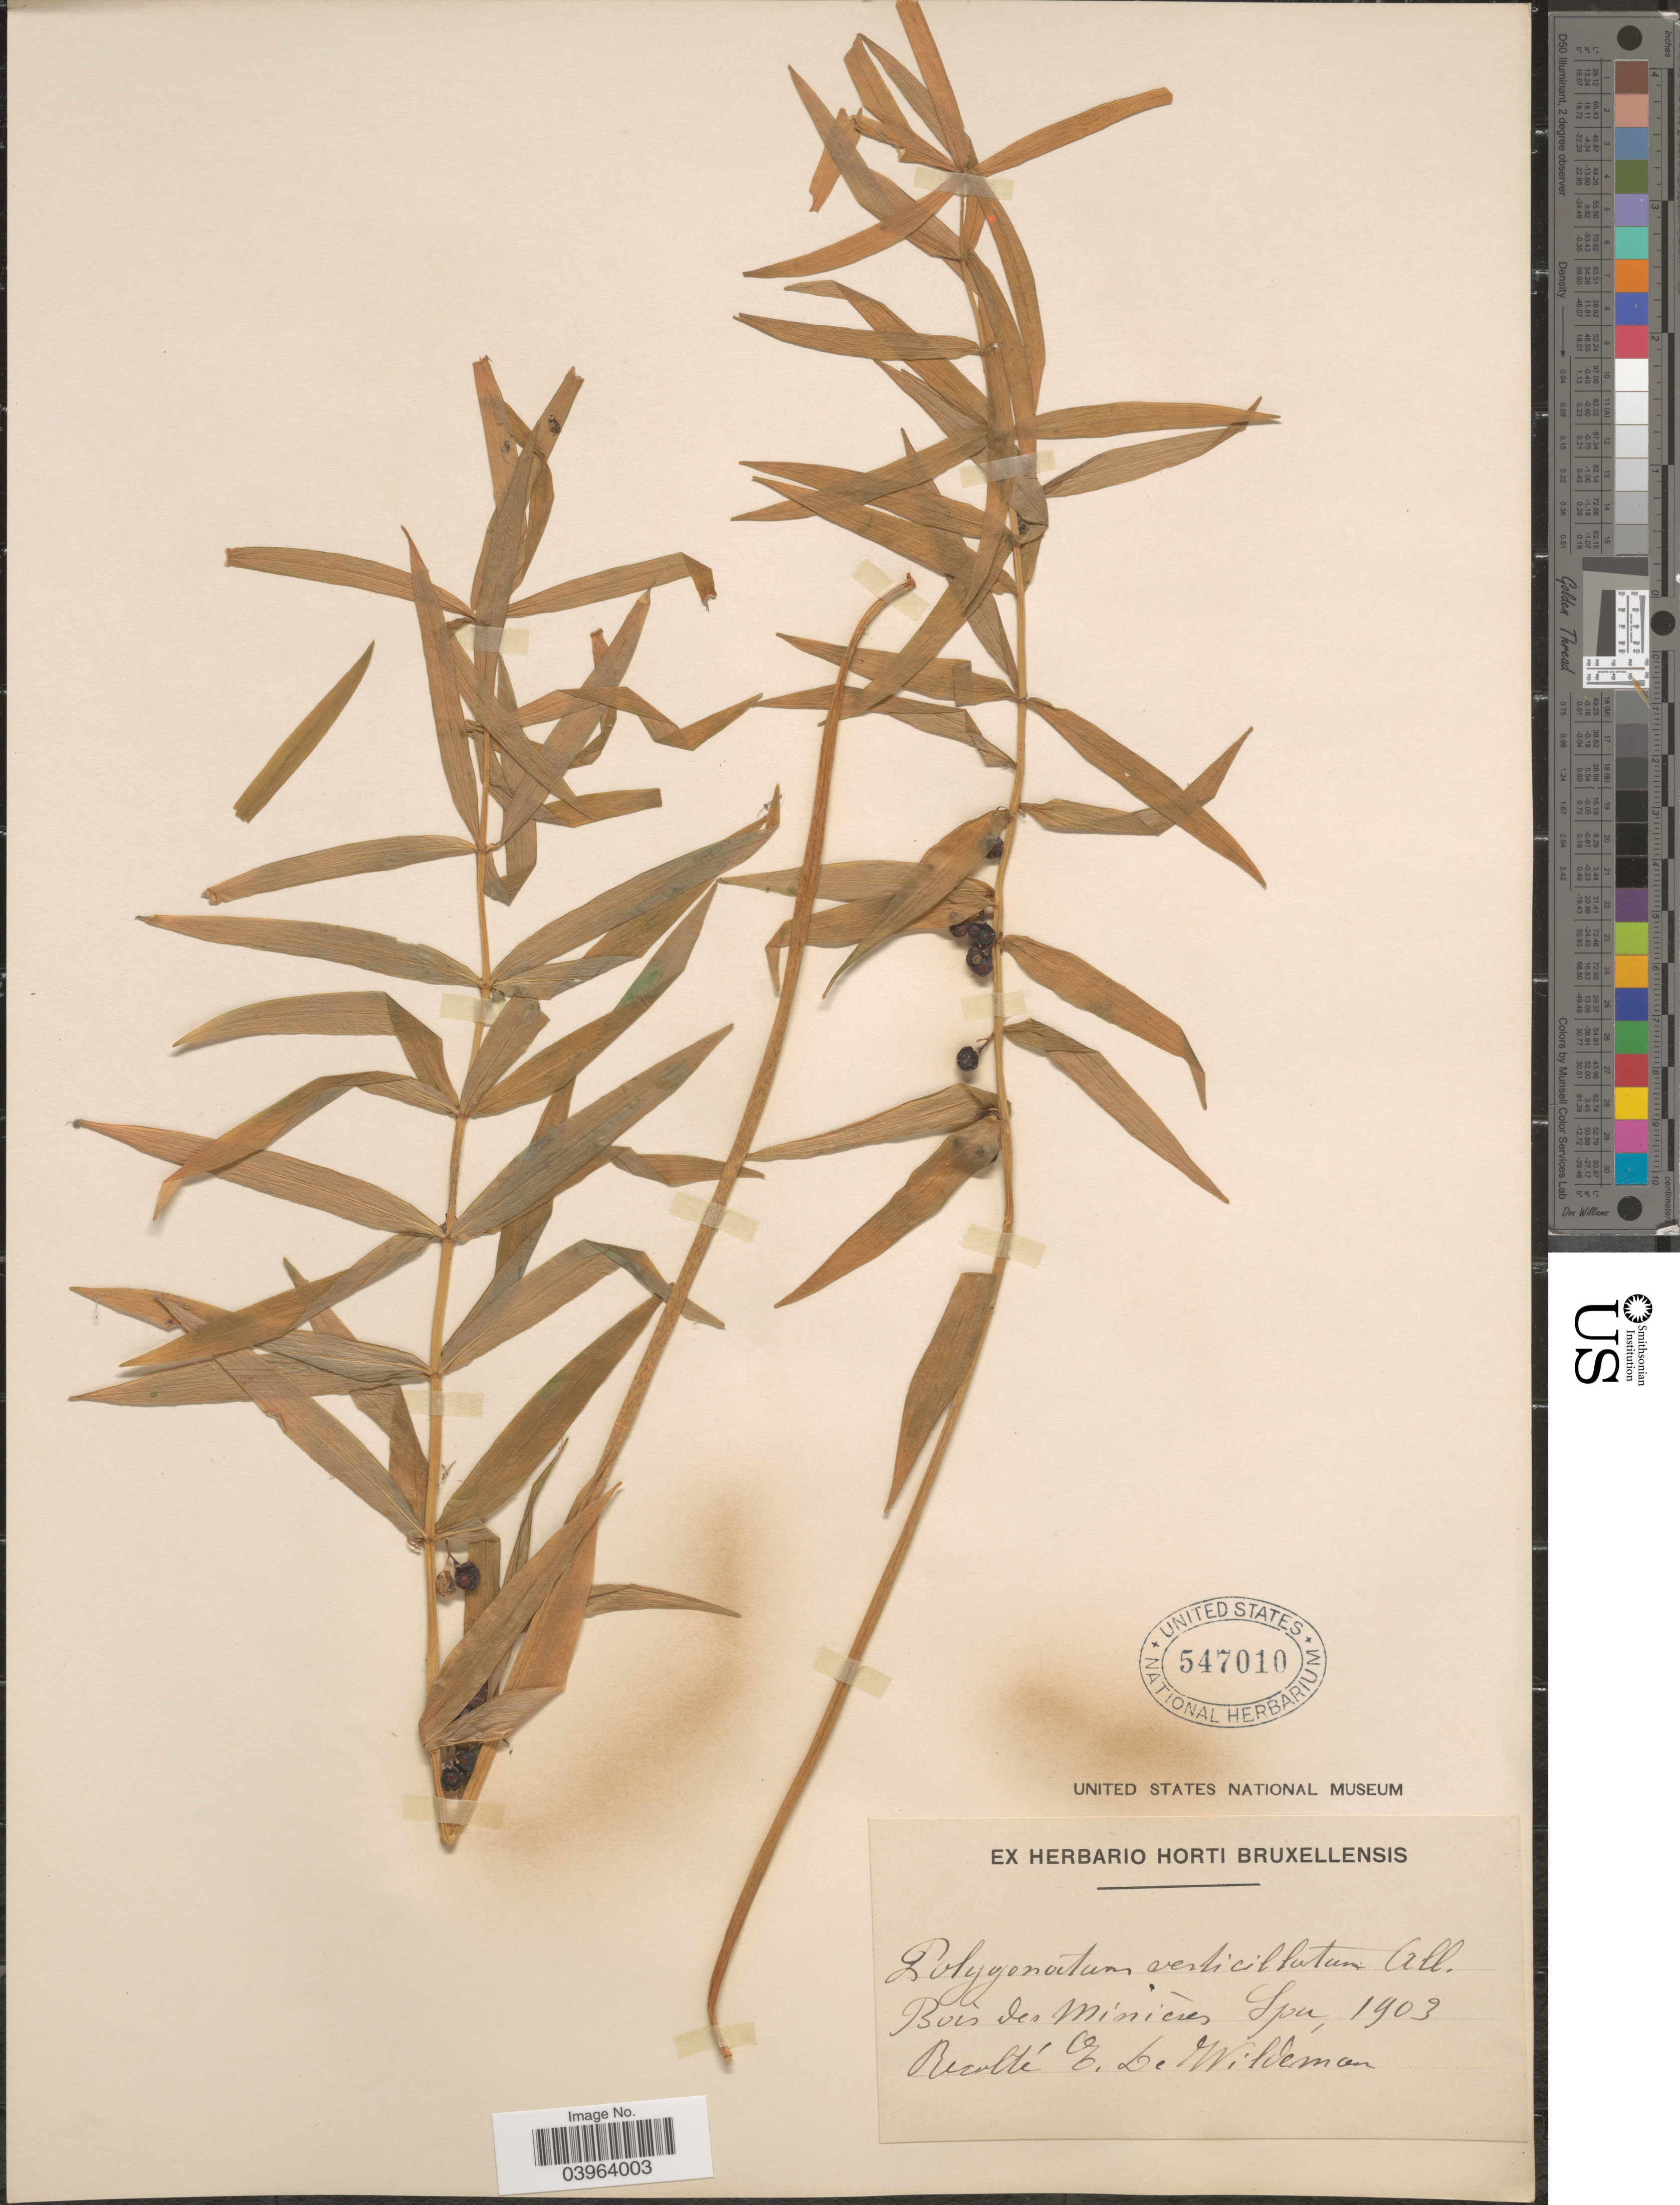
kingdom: Plantae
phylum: Tracheophyta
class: Liliopsida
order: Asparagales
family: Asparagaceae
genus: Polygonatum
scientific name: Polygonatum verticillatum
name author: (L.) All.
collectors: E. DeWildeman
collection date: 1903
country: Belgium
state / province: Brussels, Capital District of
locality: Bois des Minières Spa.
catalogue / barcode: US 547010